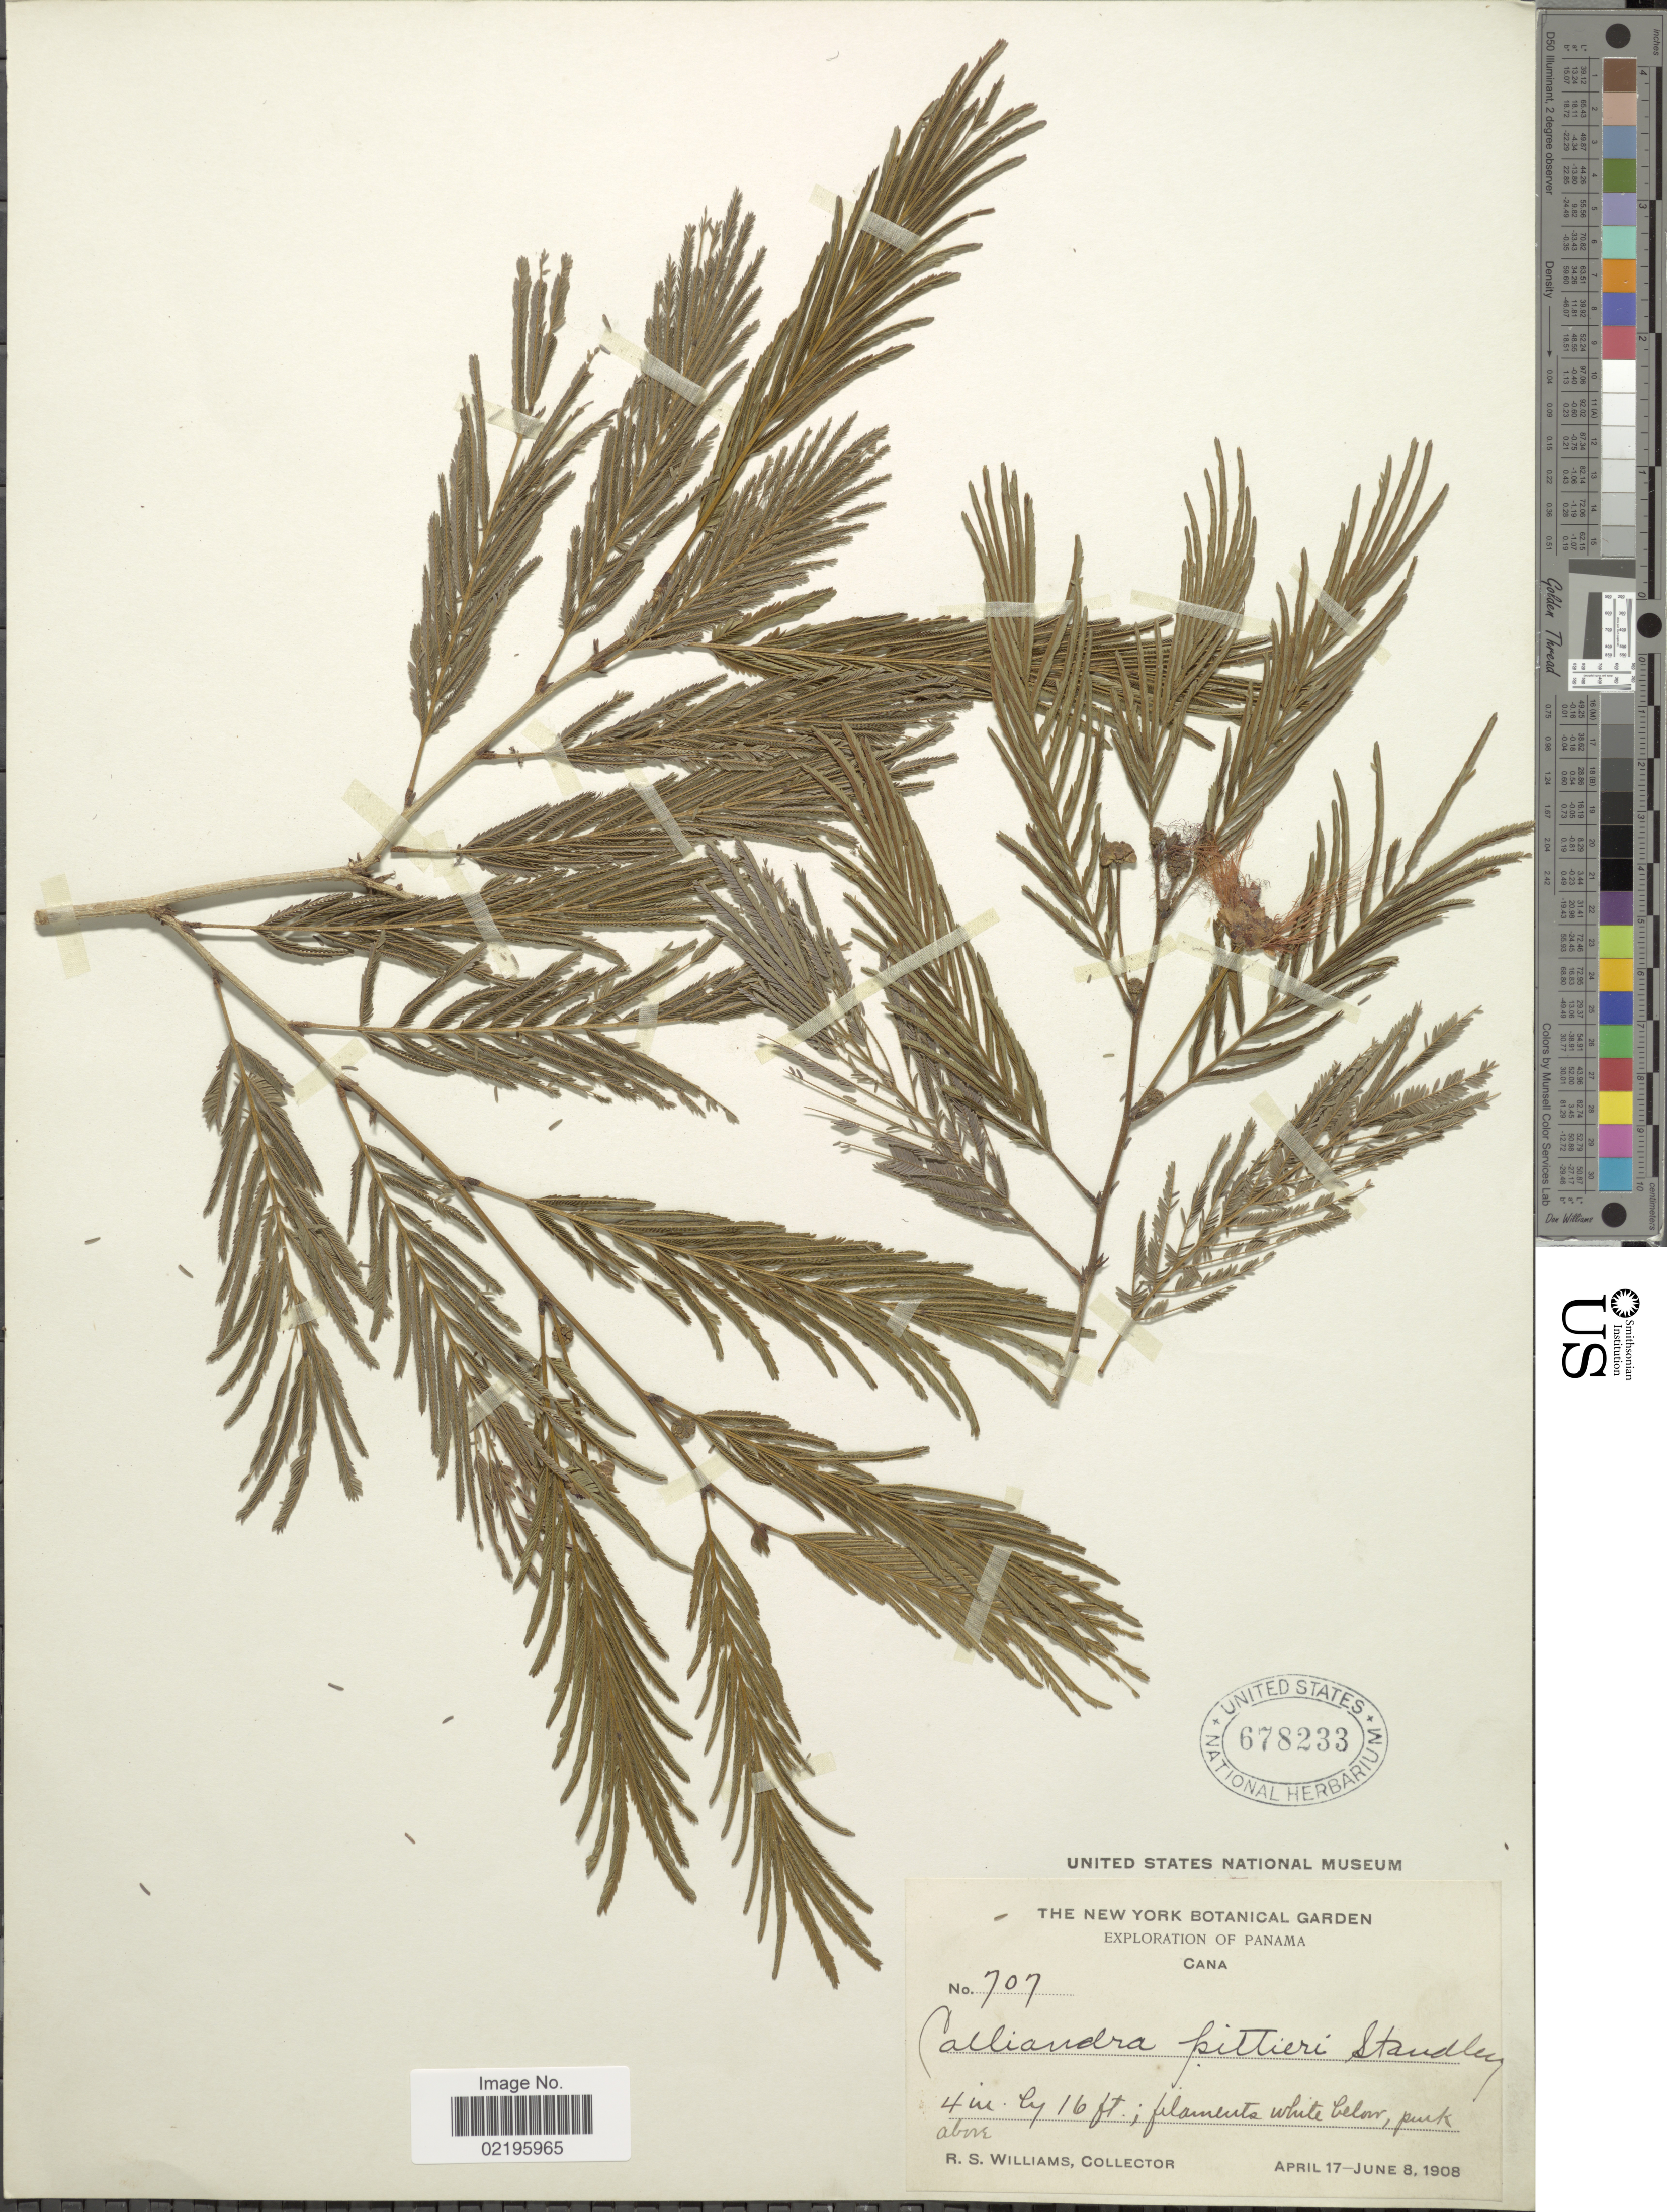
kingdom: Plantae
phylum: Tracheophyta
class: Magnoliopsida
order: Fabales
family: Fabaceae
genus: Calliandra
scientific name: Calliandra pittieri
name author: Standl.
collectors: R. S. Williams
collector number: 707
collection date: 1908-04-17/1908-06-08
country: Panama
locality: Cana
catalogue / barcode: US 678233